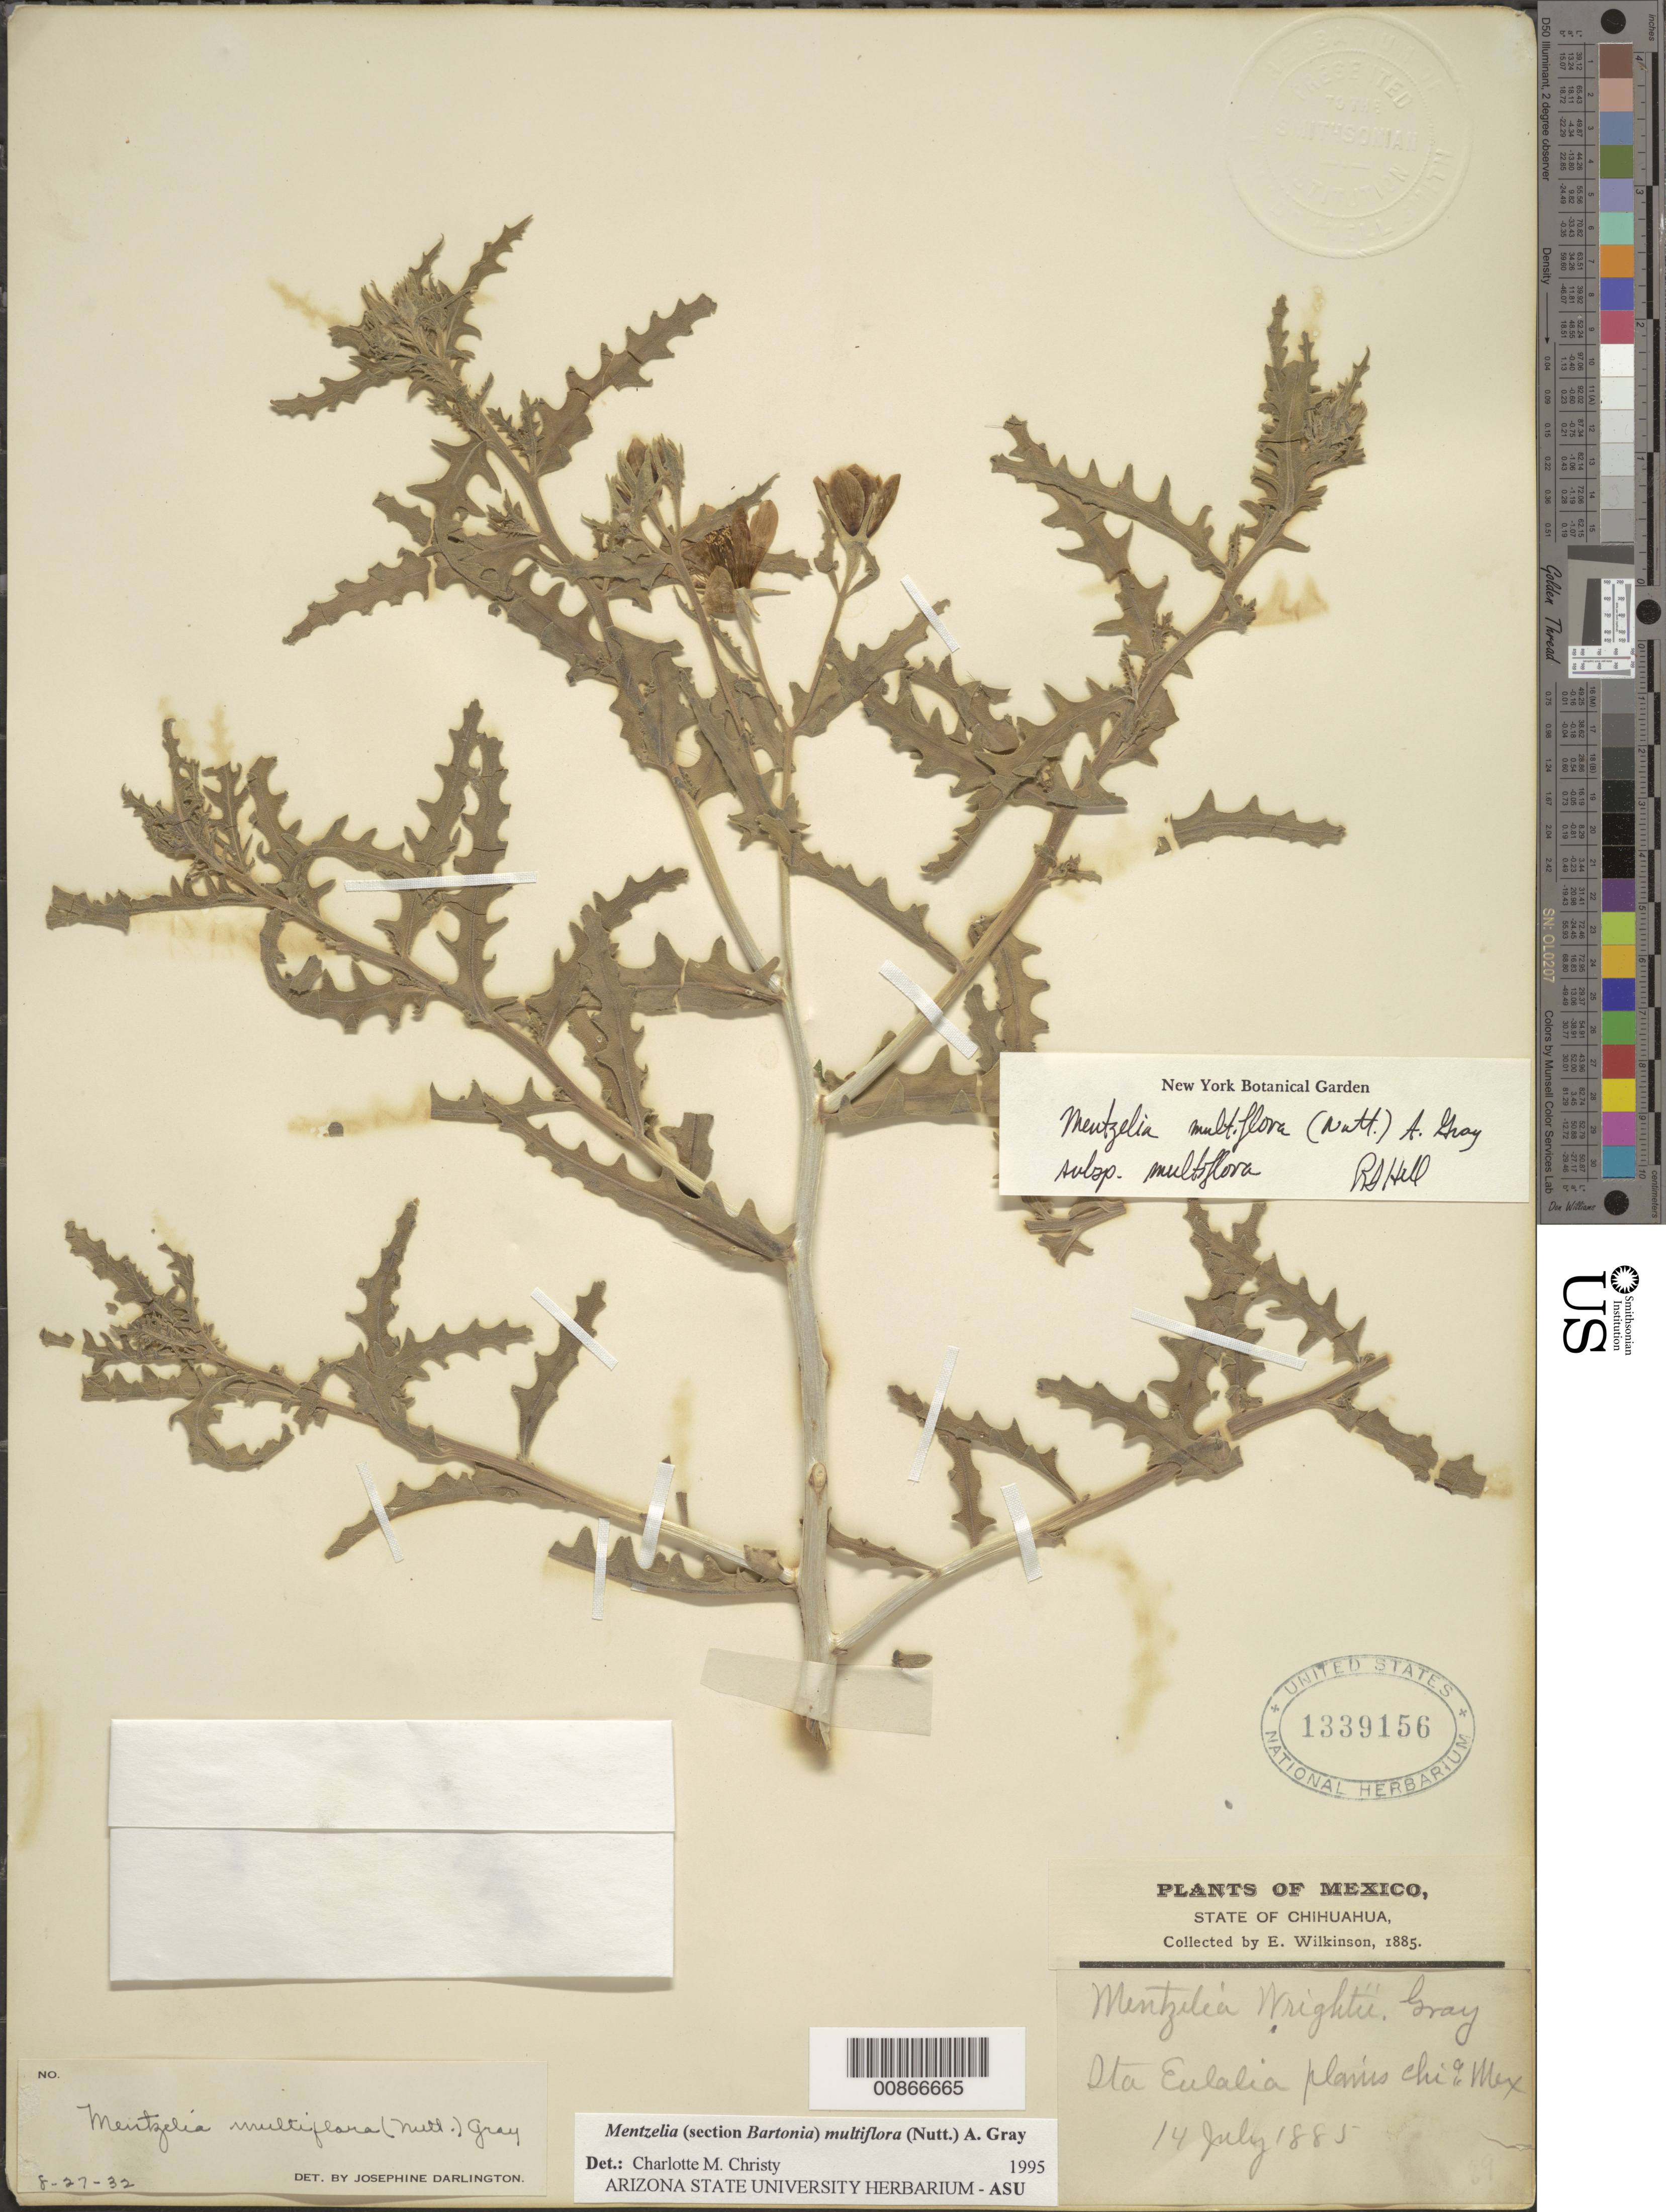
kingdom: Plantae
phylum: Tracheophyta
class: Magnoliopsida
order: Cornales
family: Loasaceae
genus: Mentzelia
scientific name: Mentzelia multiflora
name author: (Nutt.) A. Gray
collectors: E. Wilkinson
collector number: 89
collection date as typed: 14 Jul 1885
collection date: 1885-07-14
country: Mexico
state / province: Chihuahua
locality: Sta Eulalia plains, Chihuahua.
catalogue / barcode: US 1339156